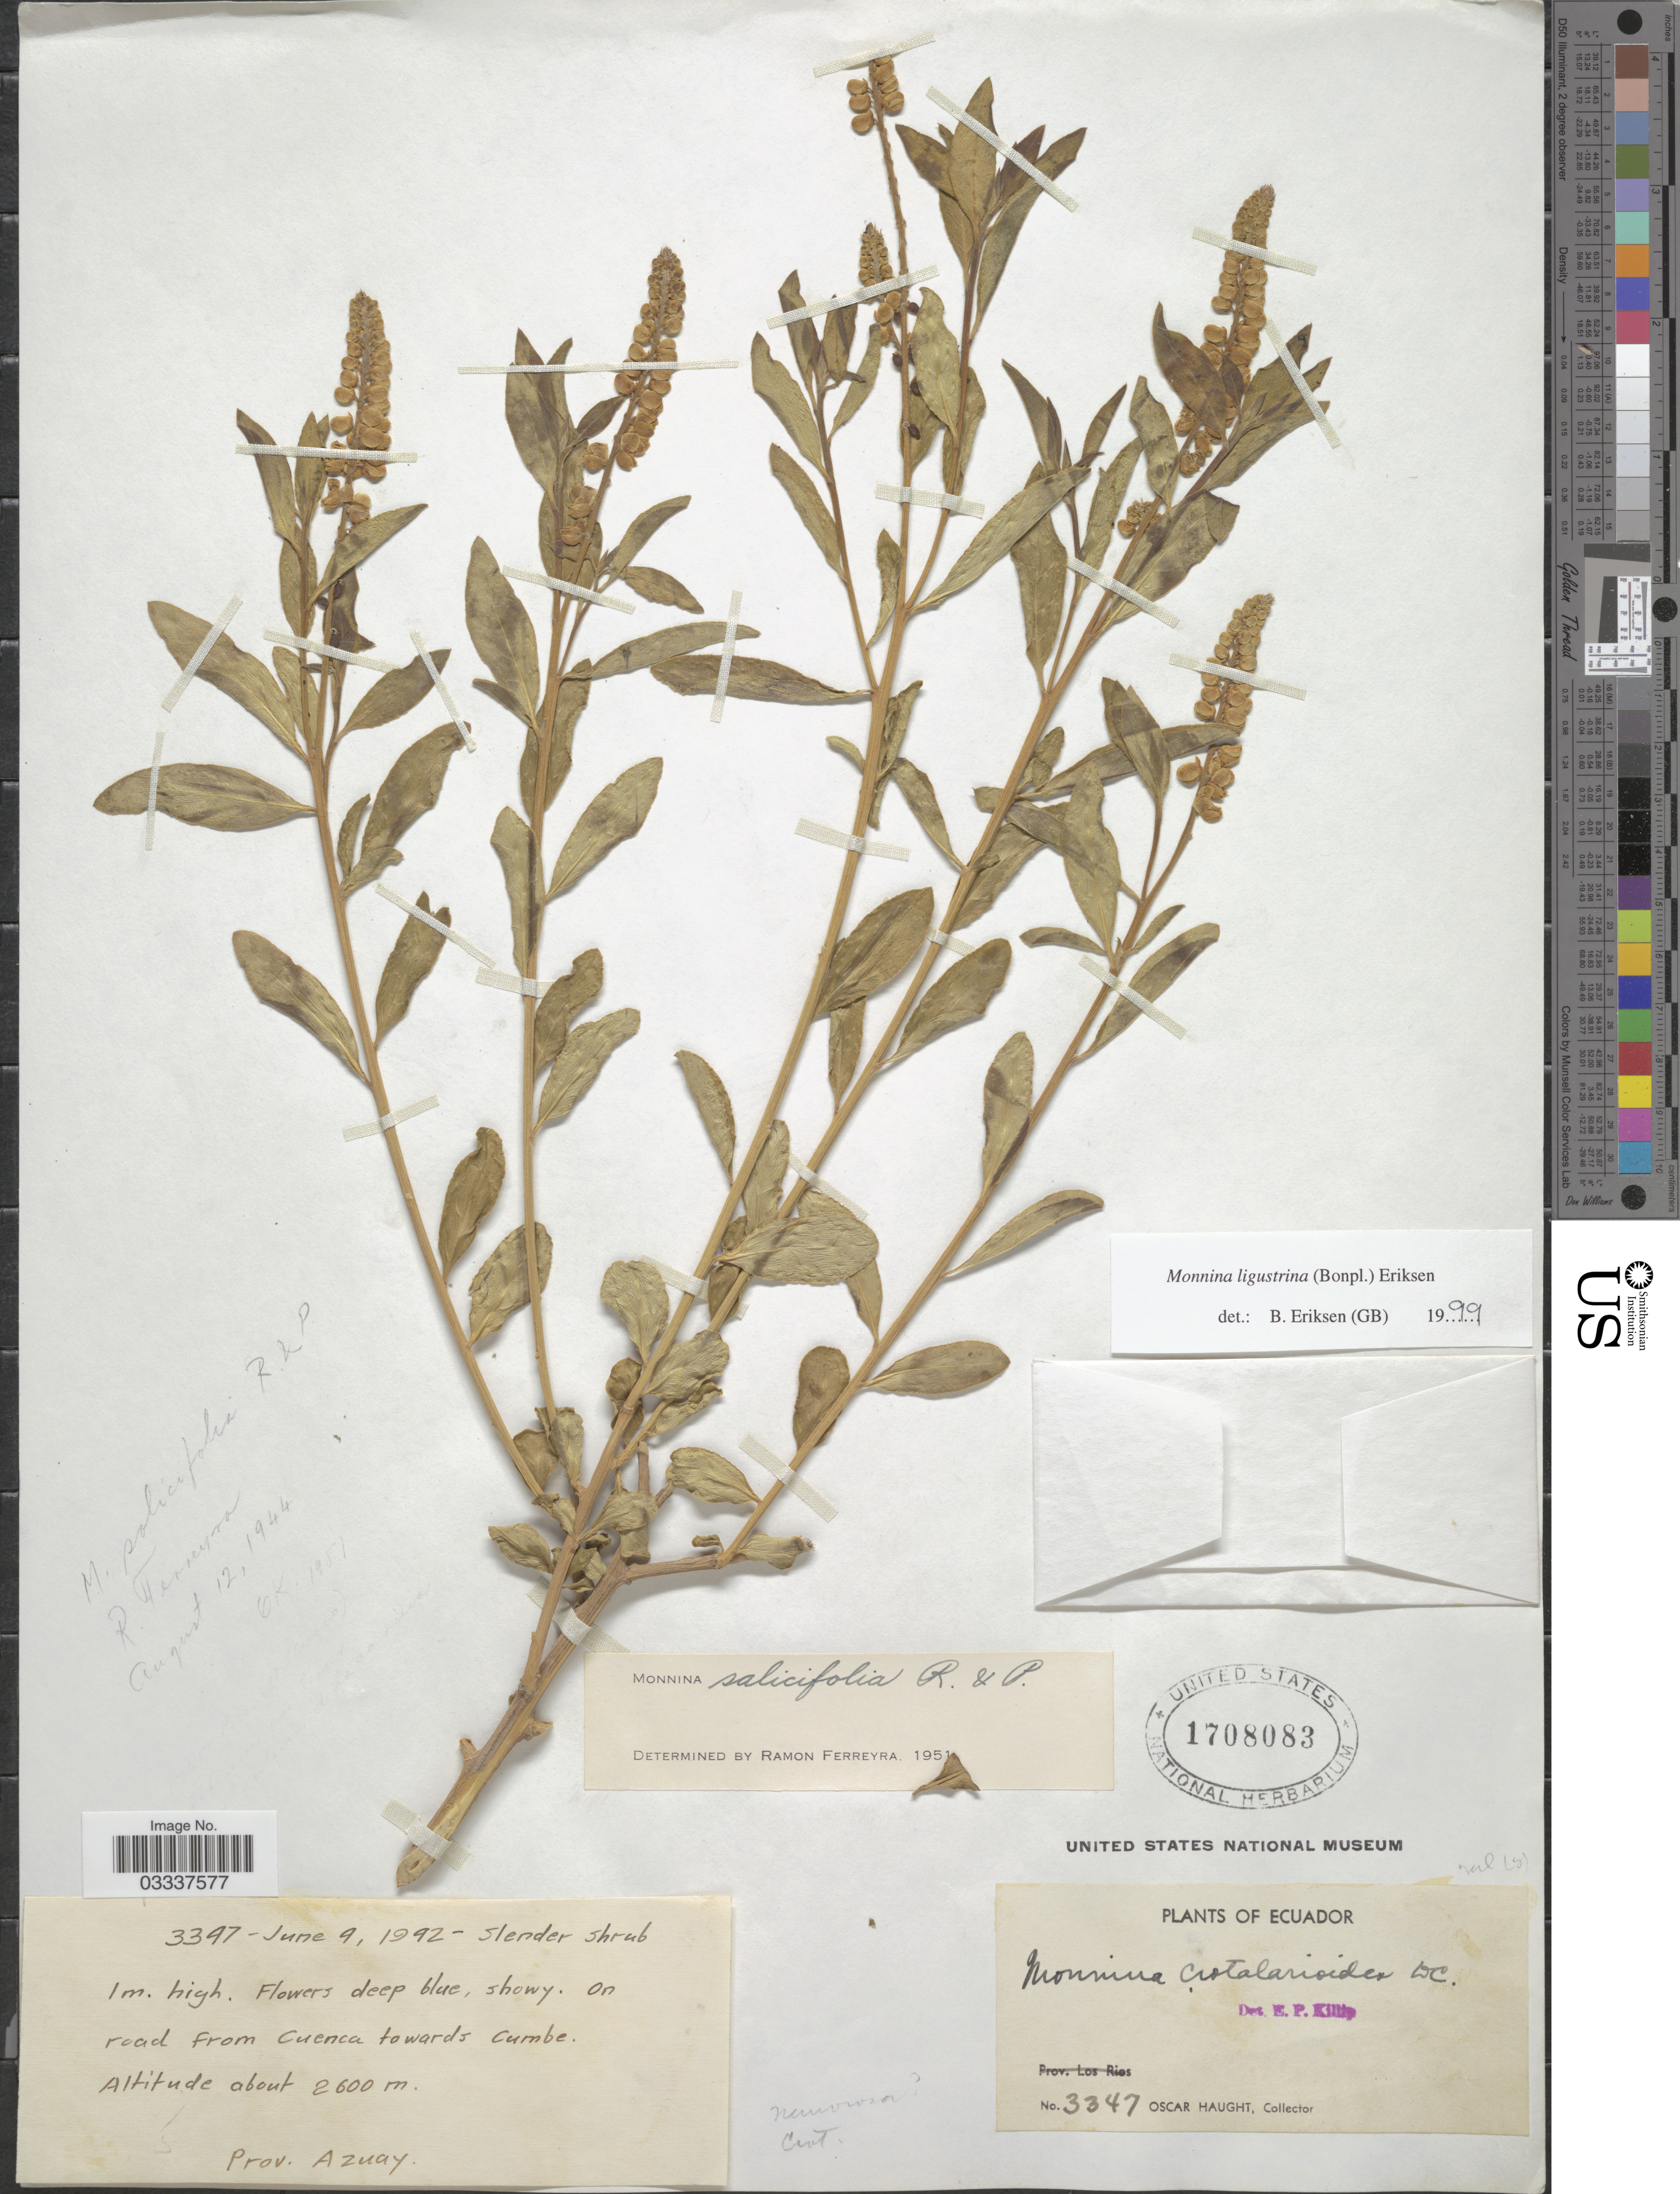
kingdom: Plantae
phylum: Tracheophyta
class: Magnoliopsida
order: Fabales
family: Polygalaceae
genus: Monnina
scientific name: Monnina ligustrifolia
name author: Kunth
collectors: O. L. Haught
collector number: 3347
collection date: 1992-06-09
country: Ecuador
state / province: Azuay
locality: On road from Cuenca towards Cumbe.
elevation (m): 2600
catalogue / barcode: US 1708083